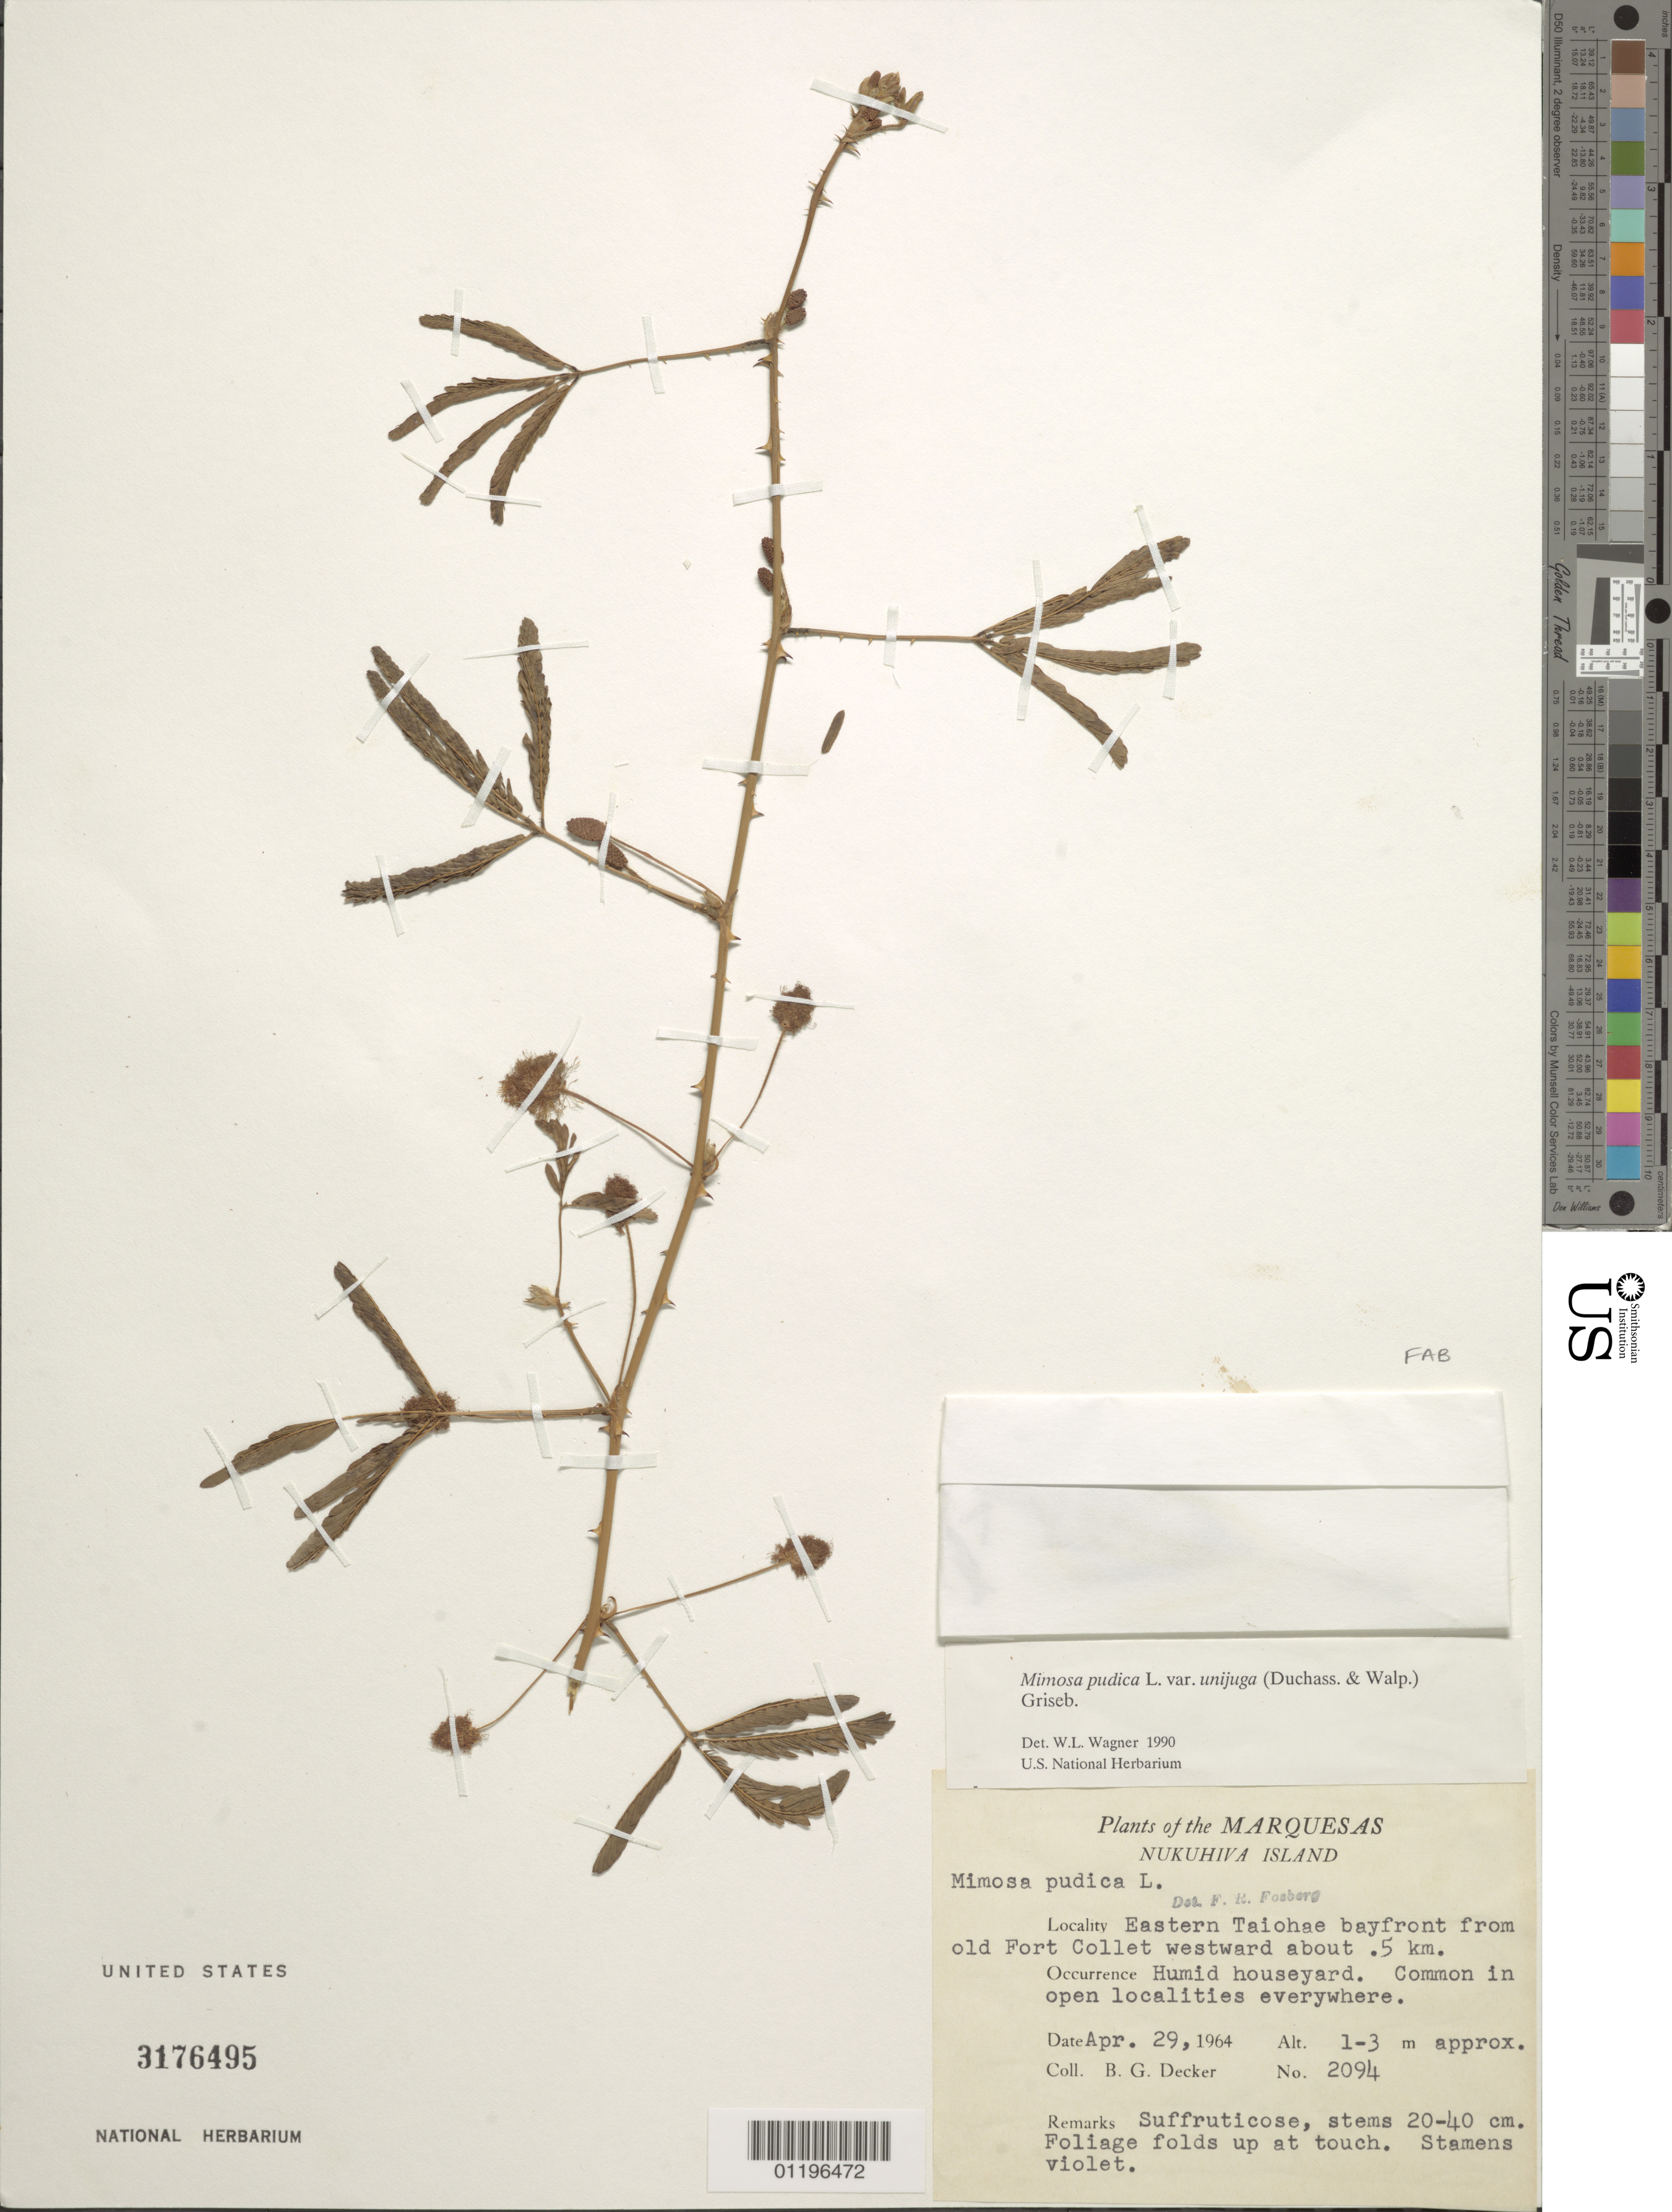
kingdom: Plantae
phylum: Tracheophyta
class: Magnoliopsida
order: Fabales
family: Fabaceae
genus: Mimosa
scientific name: Mimosa pudica var. unijuga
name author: (Walp. & Duchass.) Griseb.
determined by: Wagner, W. L., (BOT), Smithsonian Institution - National Museum of Natural History (UNITED STATES)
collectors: B. G. Decker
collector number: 2094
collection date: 1964-04-29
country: French Polynesia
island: Nuku Hiva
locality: Eastern Taiohae bayfront from old Fort Collet westward about .5 km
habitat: Humid houseyard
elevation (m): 1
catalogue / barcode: US 3176495